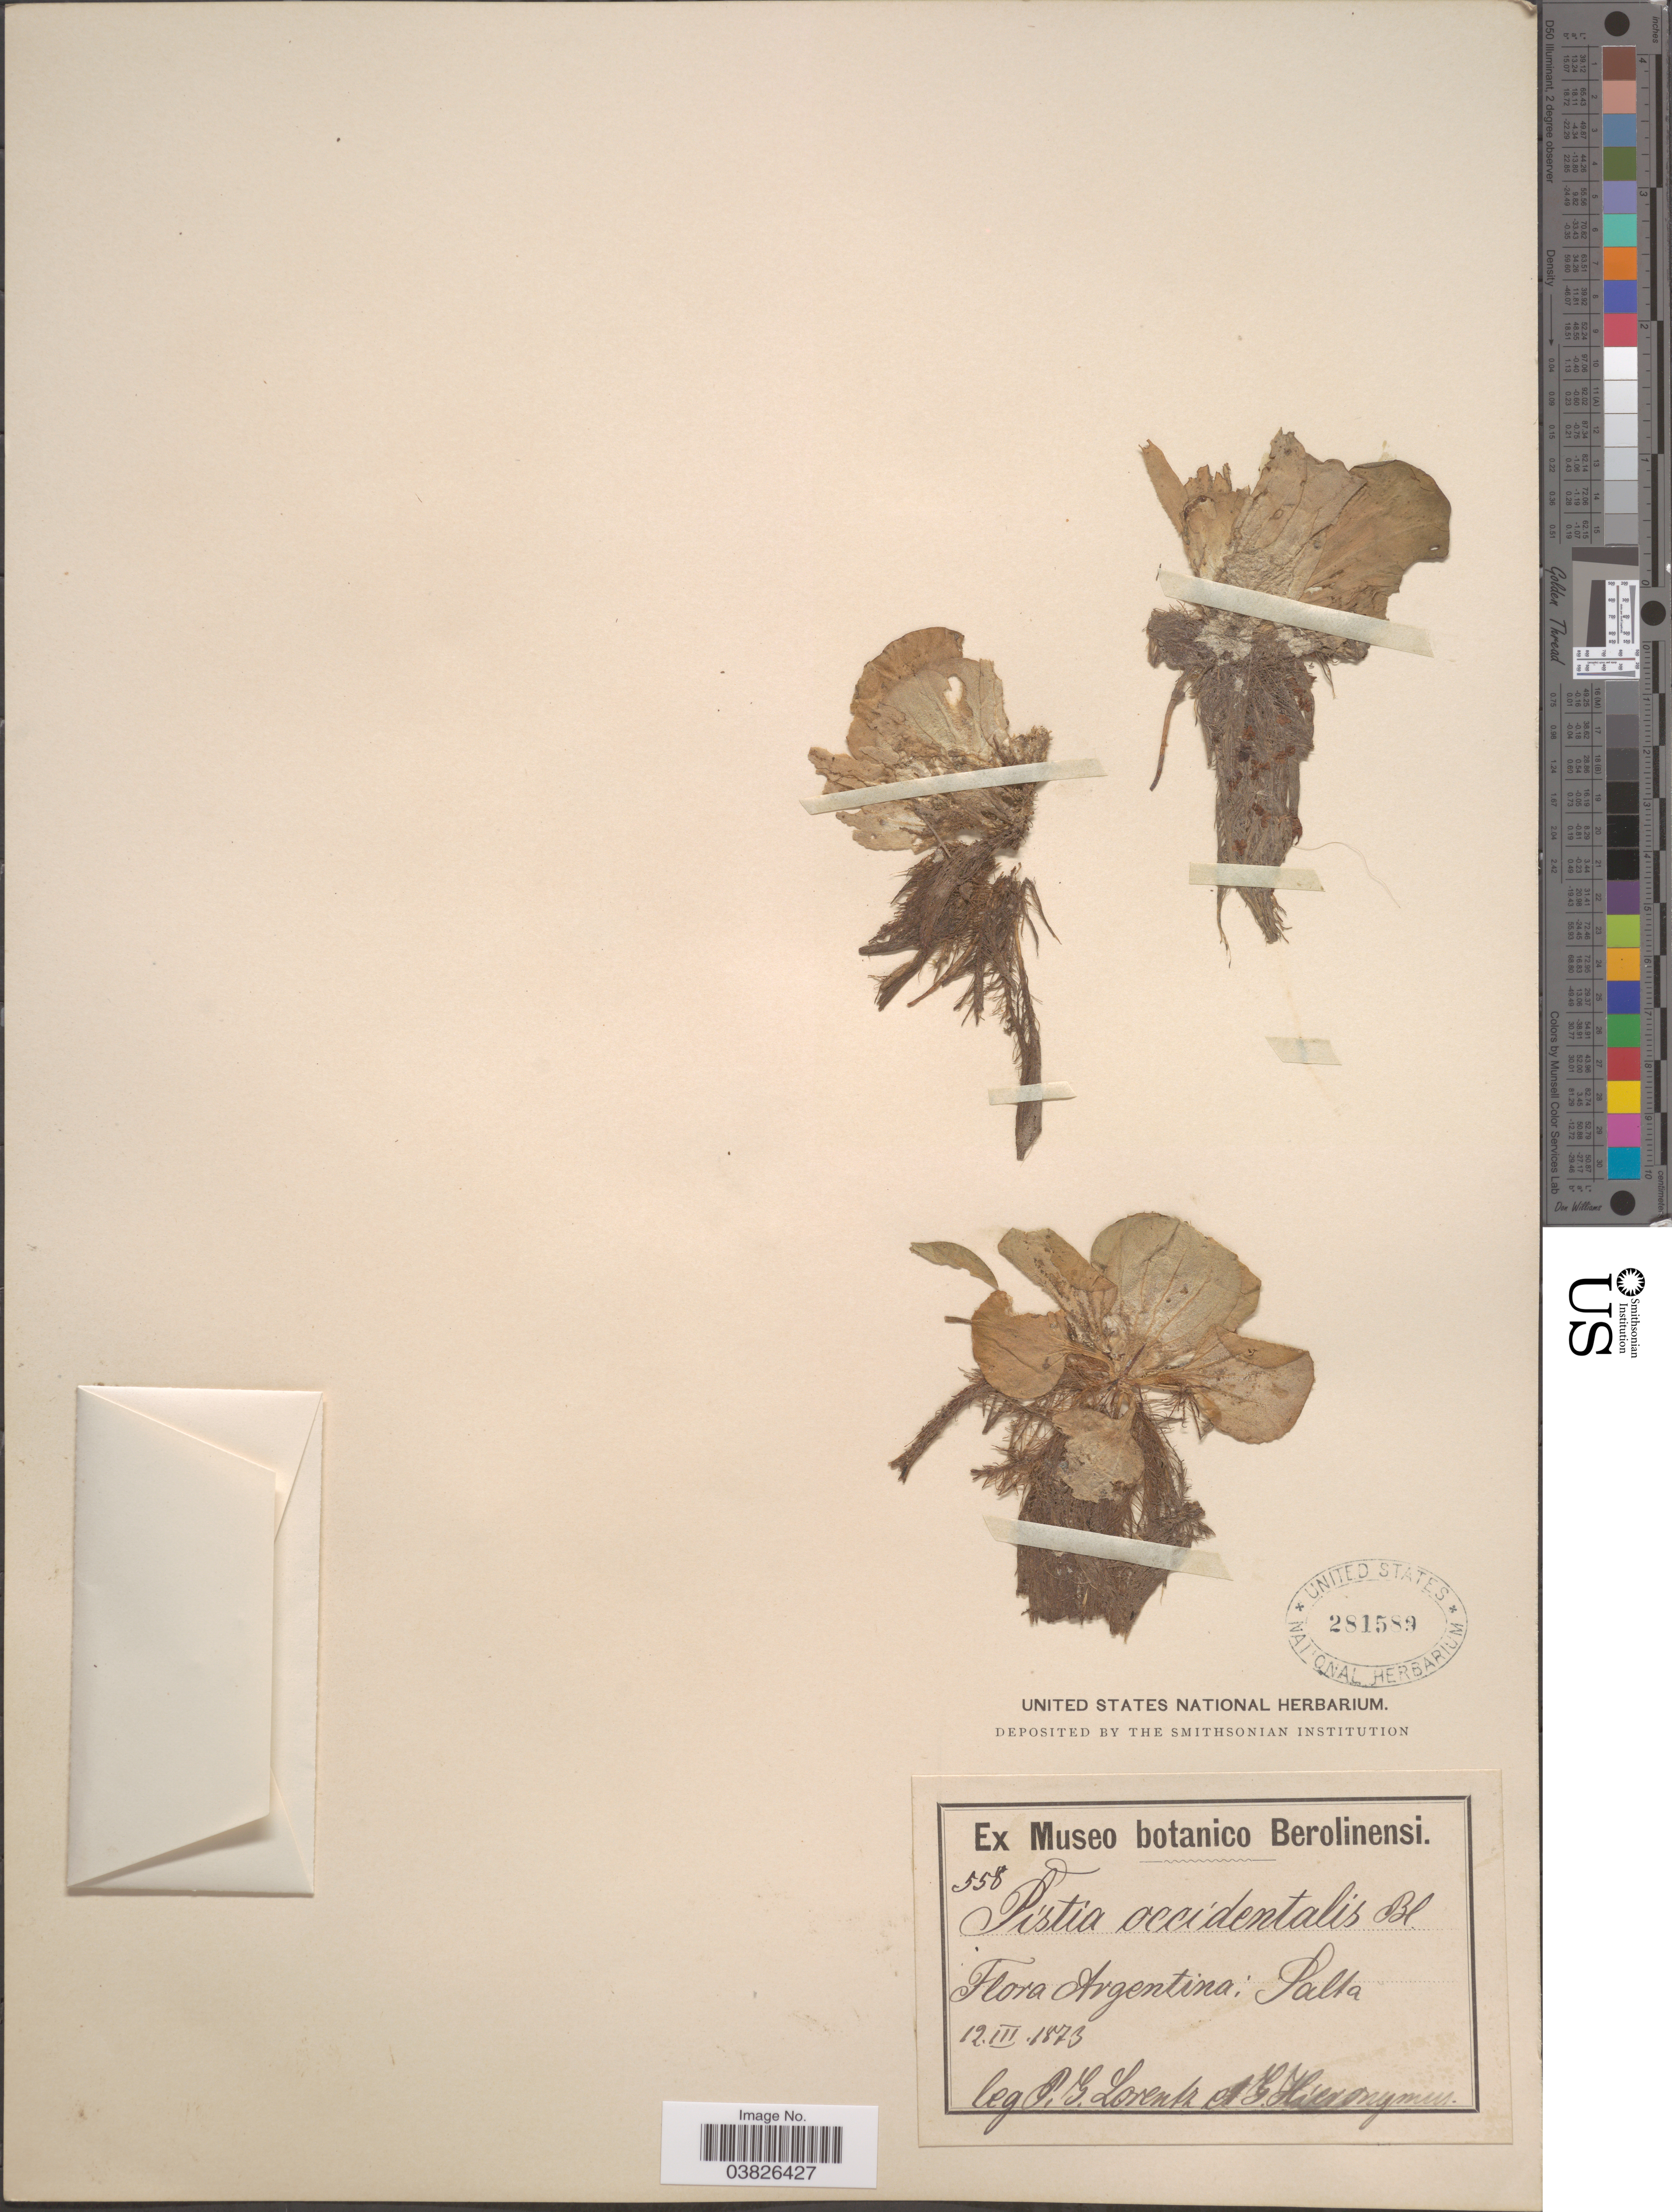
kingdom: Plantae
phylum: Tracheophyta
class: Liliopsida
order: Alismatales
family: Araceae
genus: Pistia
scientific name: Pistia stratiotes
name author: L.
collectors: P. G. Lorentz & G. H. Hieronymus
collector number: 558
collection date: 1873-03-12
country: Argentina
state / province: Salta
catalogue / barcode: US 281589